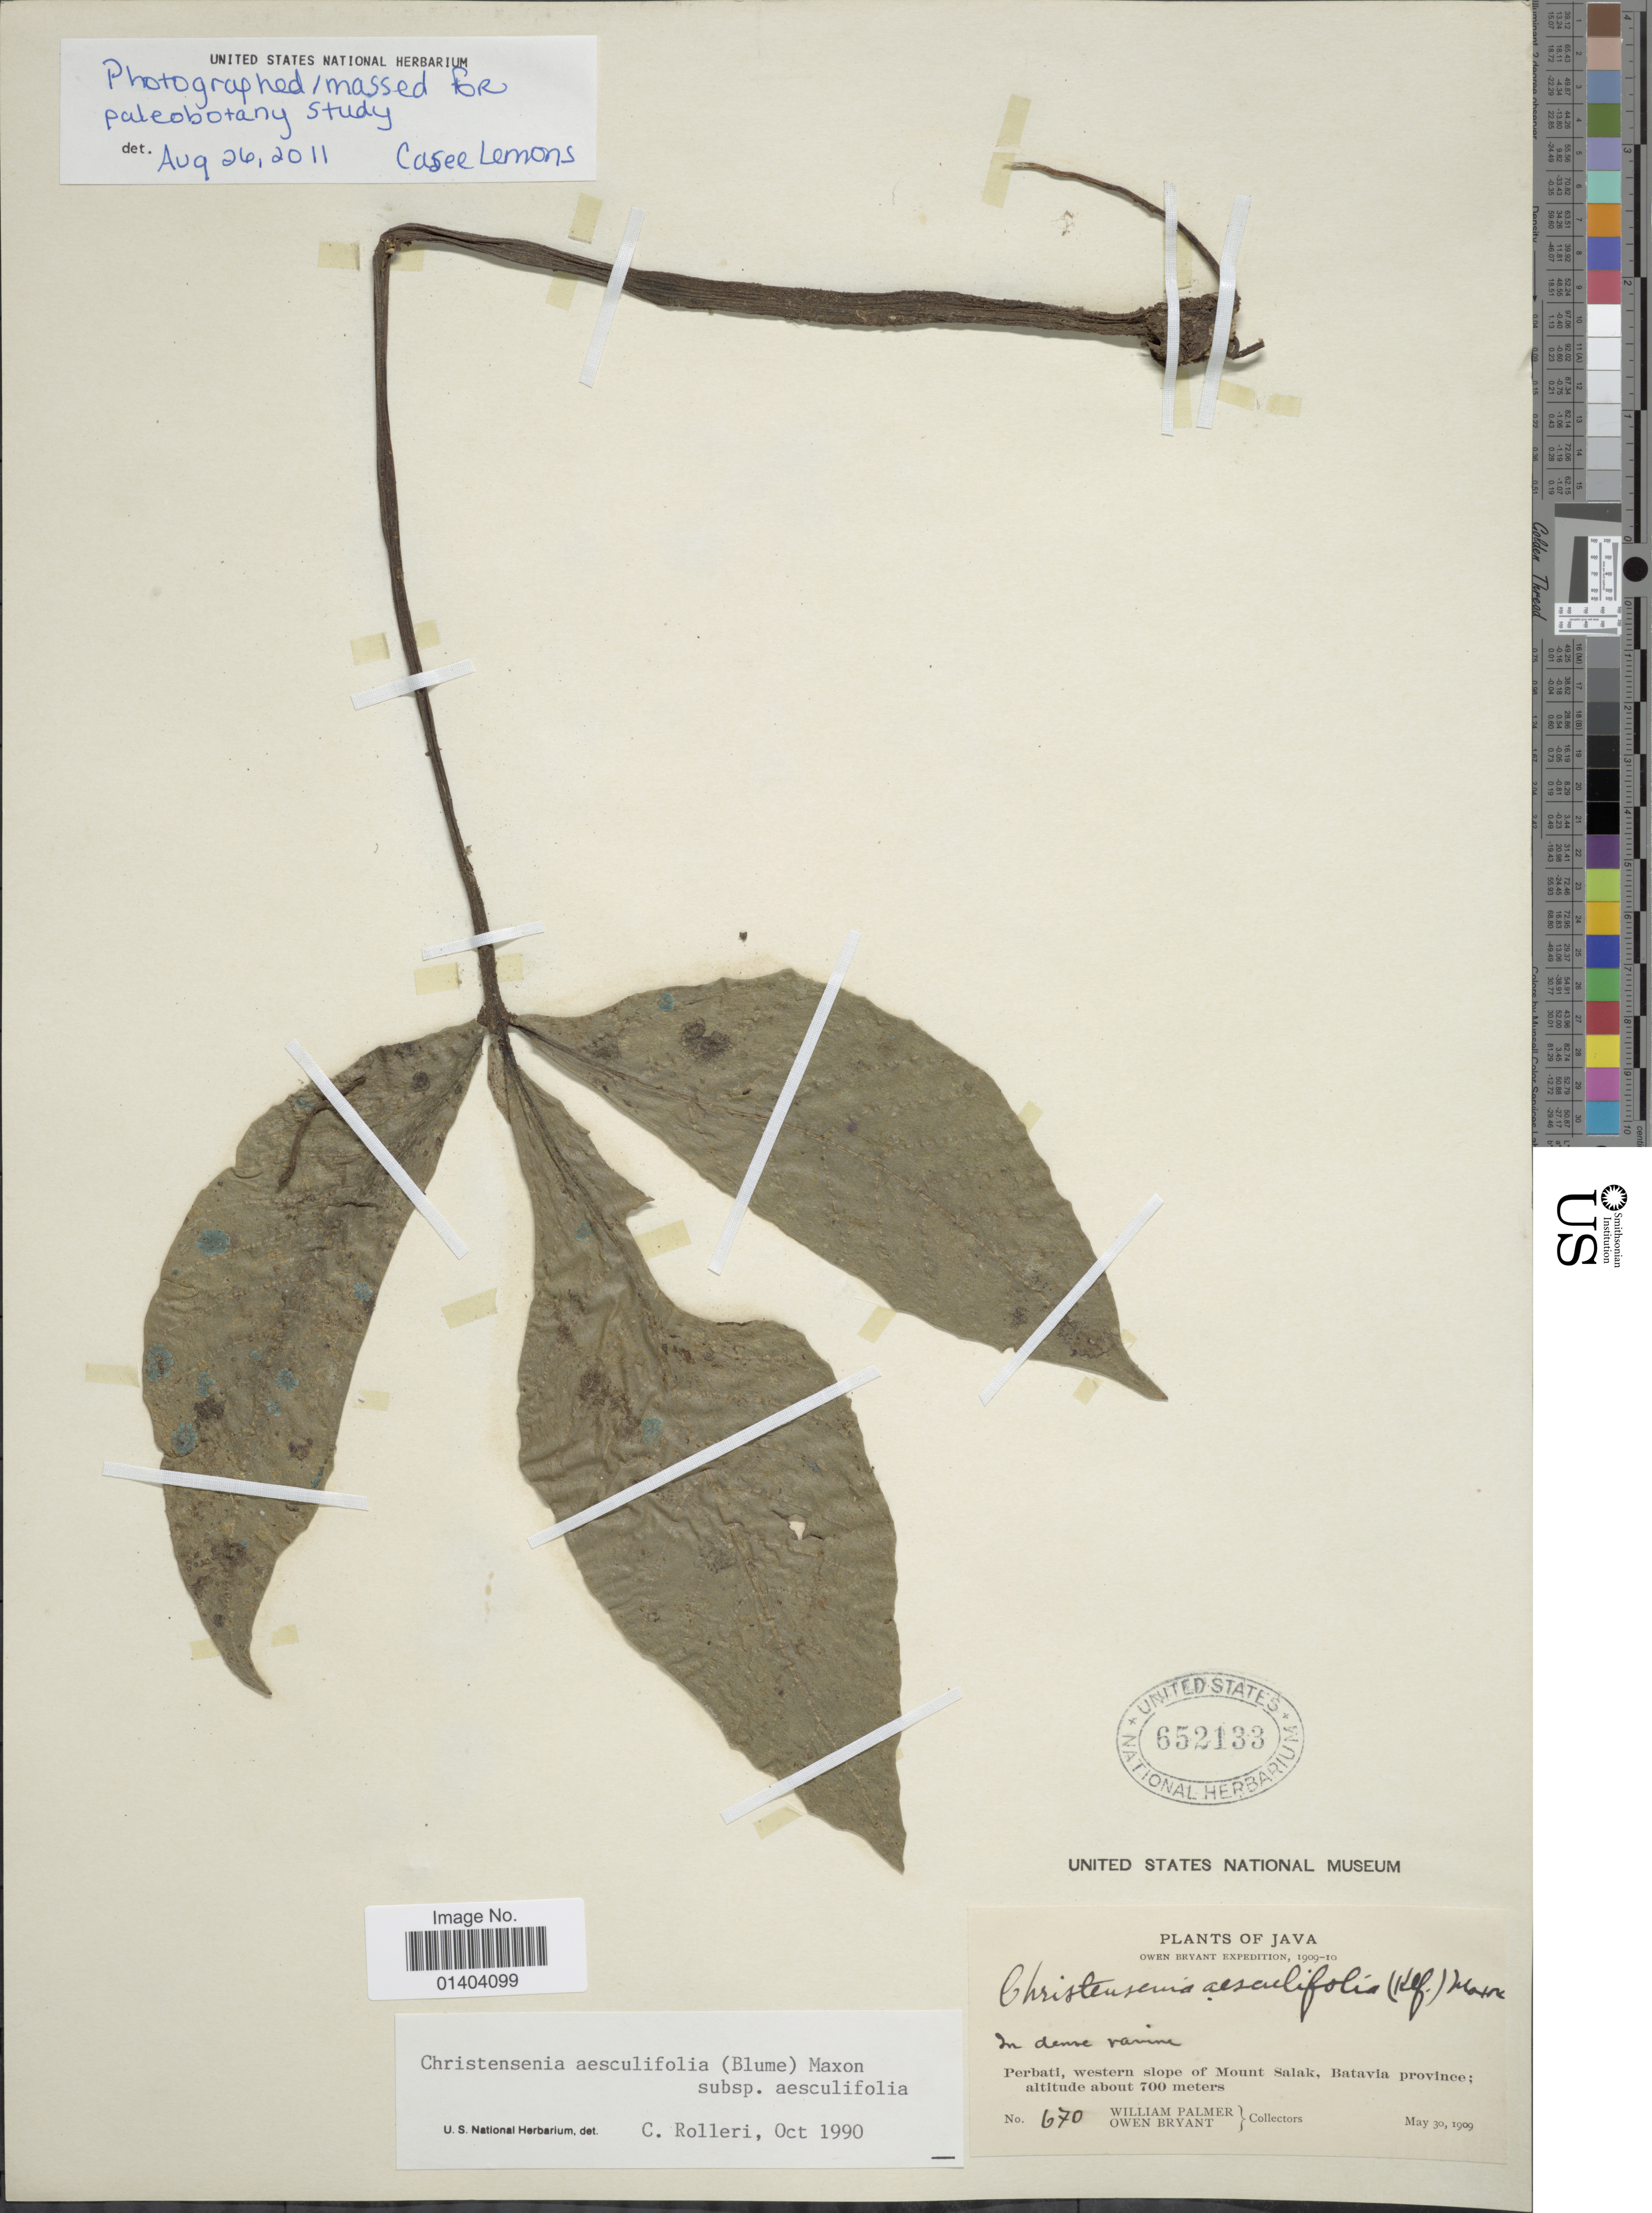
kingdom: Plantae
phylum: Tracheophyta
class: Polypodiopsida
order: Marattiales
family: Marattiaceae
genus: Christensenia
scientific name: Christensenia aesculifolia subsp. aesculifolia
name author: (Blume) Maxon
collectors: W. Palmer & O. Bryant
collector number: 670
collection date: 1909-05-30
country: Indonesia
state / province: Java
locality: Perbati western slope of mount salak, batavia province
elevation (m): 700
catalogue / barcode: US 652133